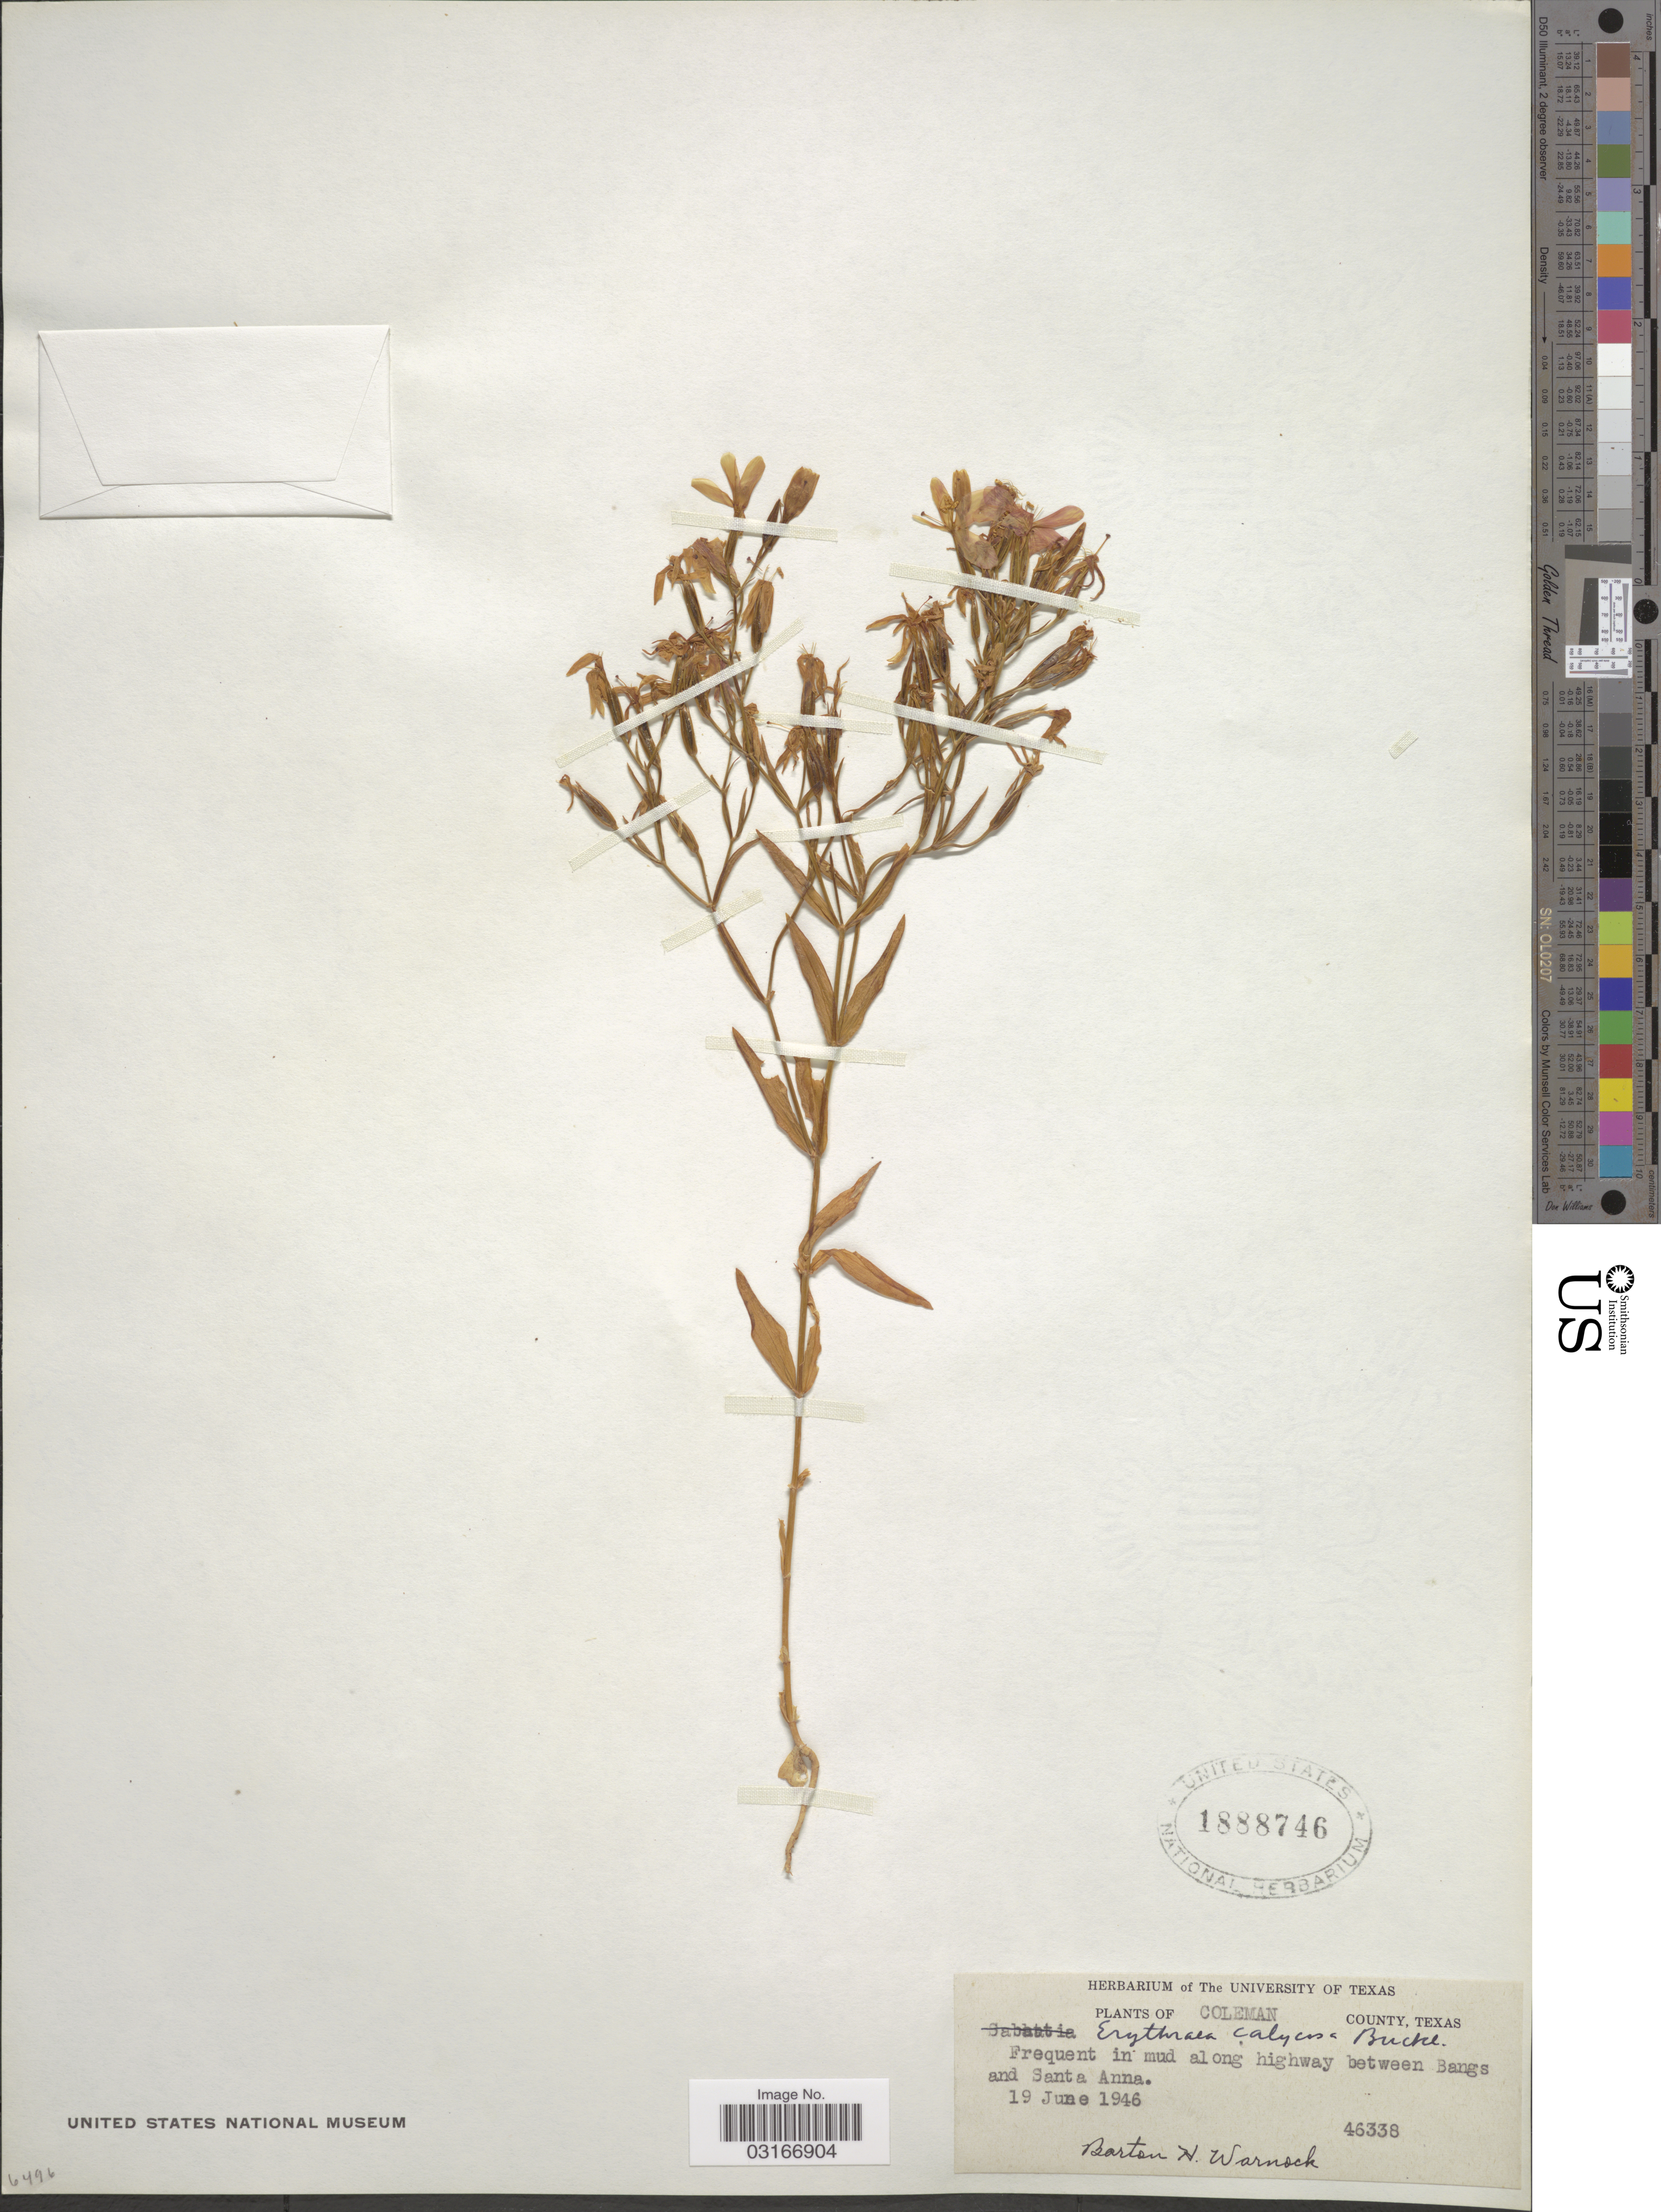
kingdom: Plantae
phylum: Tracheophyta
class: Magnoliopsida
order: Gentianales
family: Gentianaceae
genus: Centaurium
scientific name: Centaurium calycosum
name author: (Buckley) Buckley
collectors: B. H. Warnock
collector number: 46338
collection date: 1946-06-19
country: United States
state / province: Texas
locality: Coleman, Frequent in mud along highway between Bangs and Santa Anna.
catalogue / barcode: US 1888746